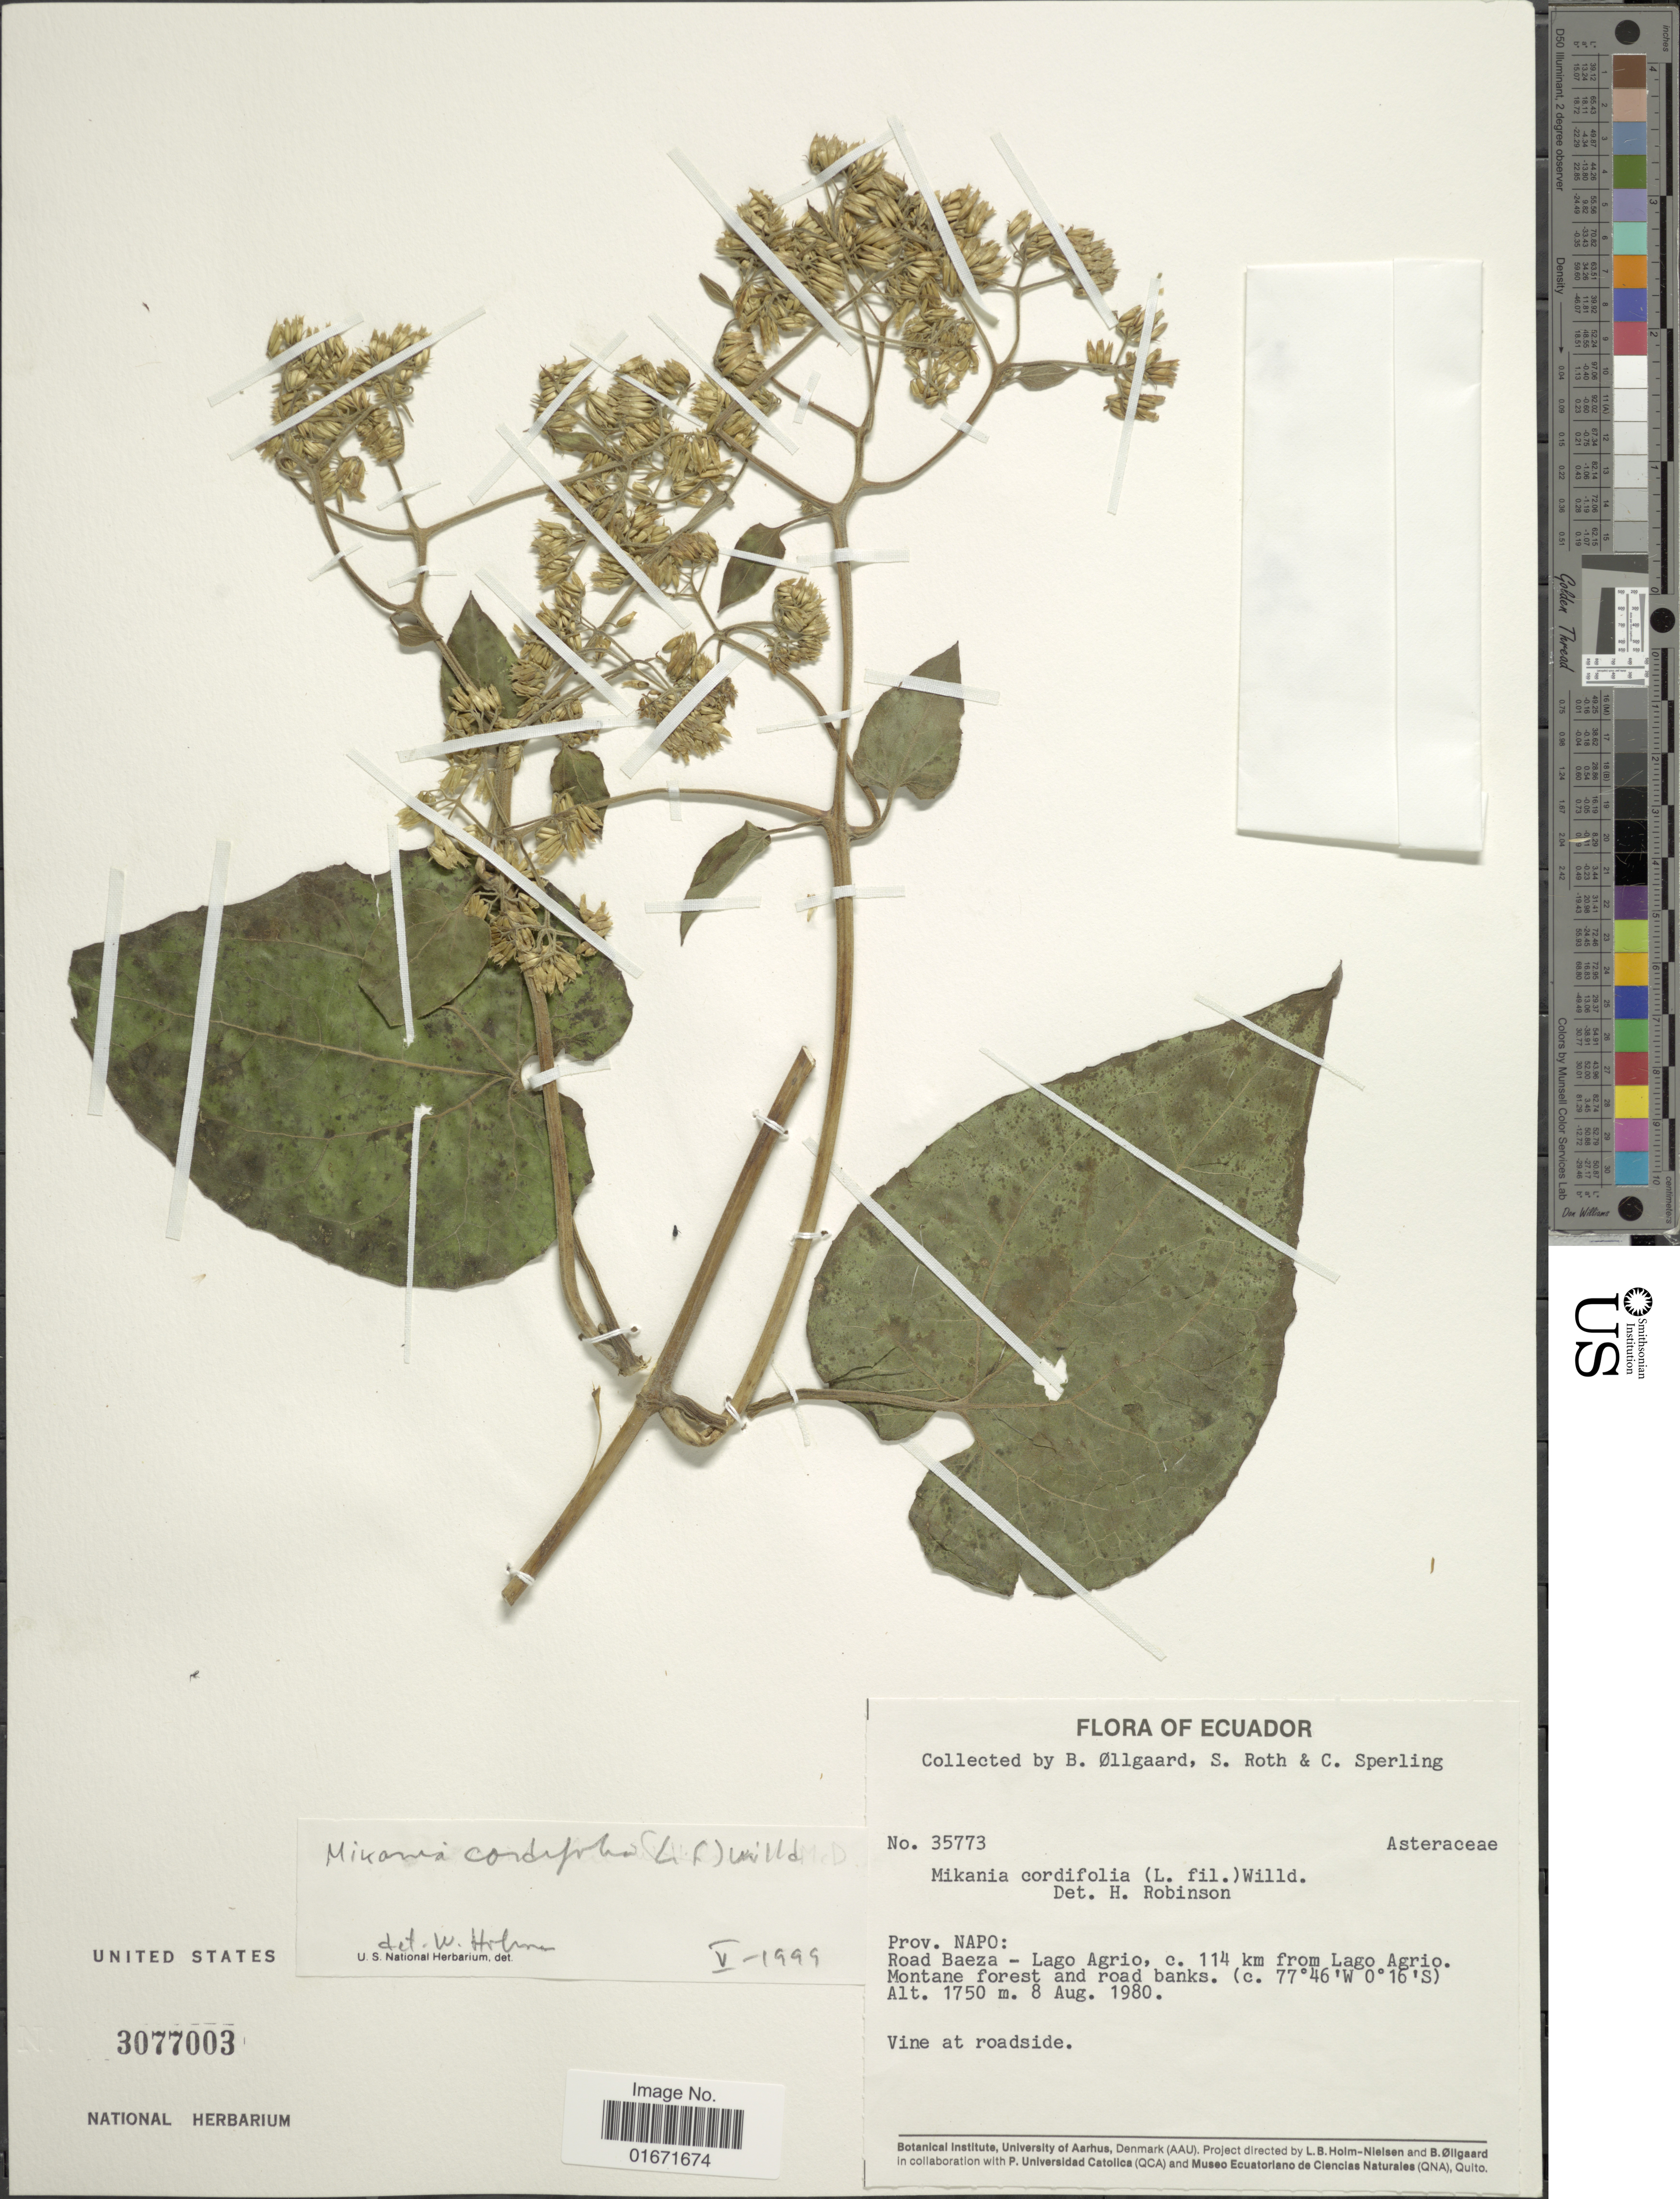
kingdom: Plantae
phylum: Tracheophyta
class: Magnoliopsida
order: Asterales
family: Asteraceae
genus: Mikania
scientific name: Mikania cordifolia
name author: Kunth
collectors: B. Øllgaard, S. Roth & C. Sperling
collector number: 35773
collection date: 1980-08-08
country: Ecuador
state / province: Napo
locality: Prov. Napo: Road Baeza - Lago Agrio, c. 114 km from Lago Agrio. Montane forest and road banks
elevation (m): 1750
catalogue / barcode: US 3077003